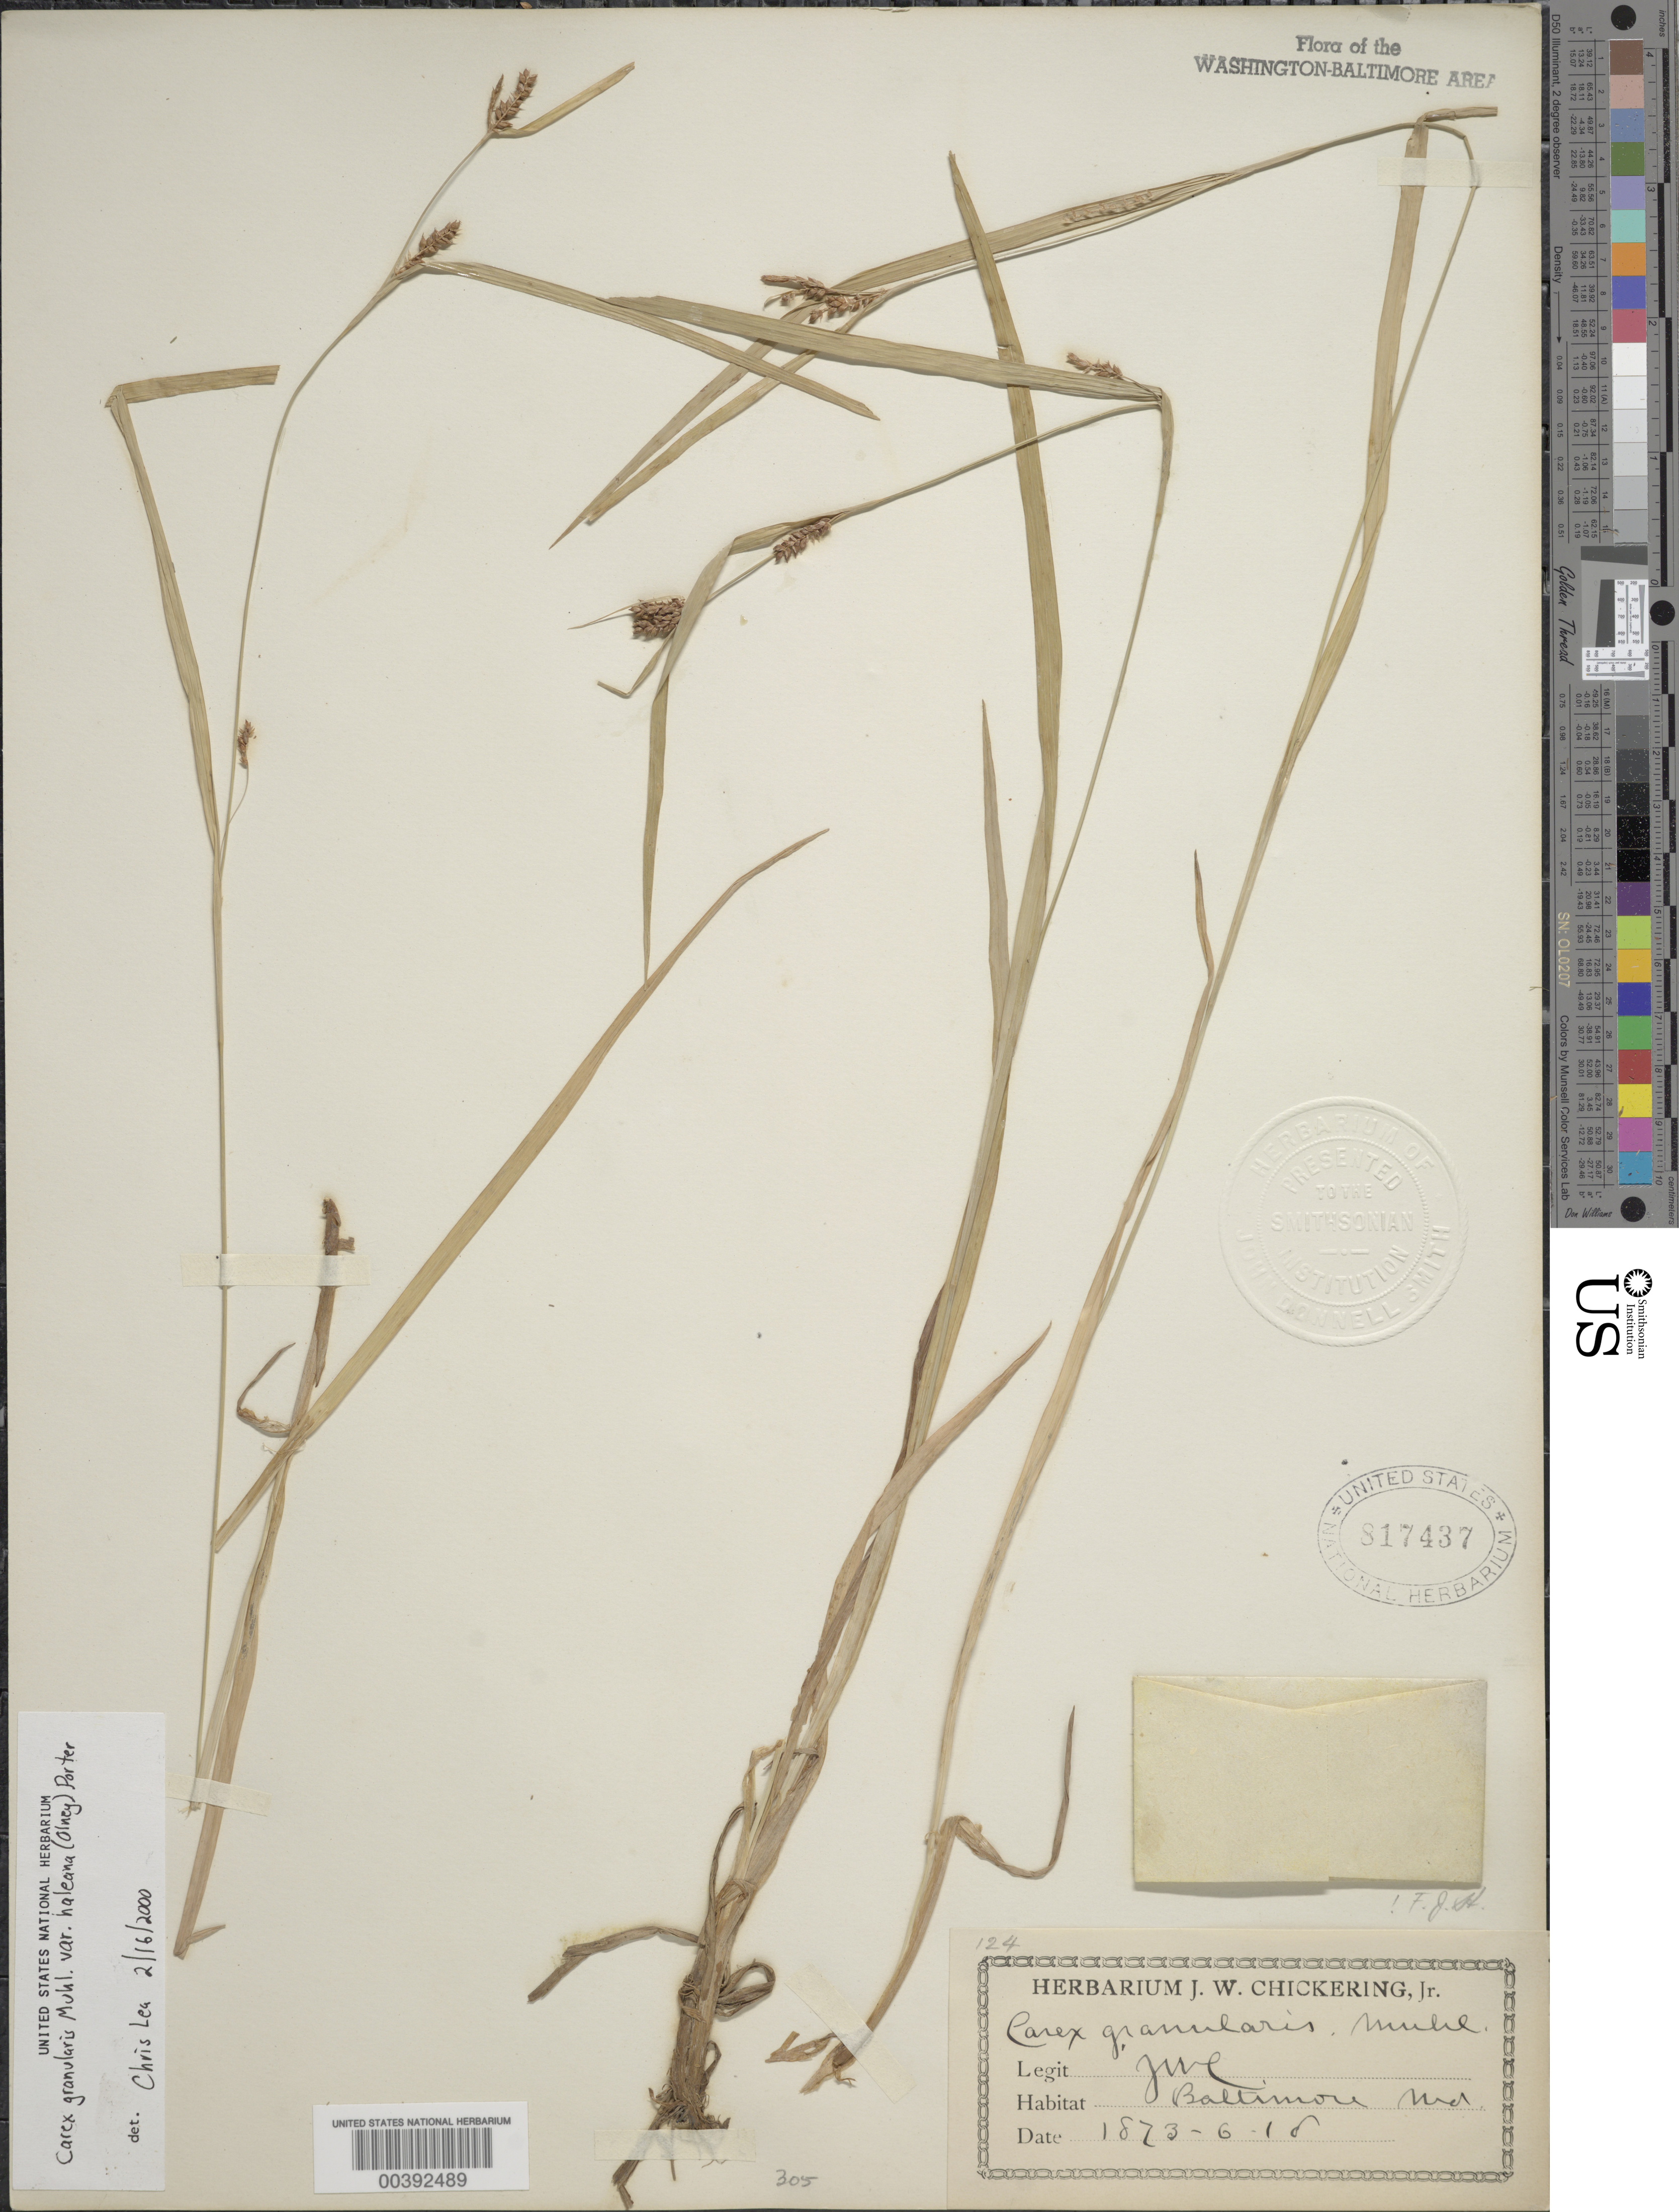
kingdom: Plantae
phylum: Tracheophyta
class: Liliopsida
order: Poales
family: Cyperaceae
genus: Carex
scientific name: Carex granularis var. haleana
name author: Muhl. ex Willd.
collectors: J. W. Chickering Jr.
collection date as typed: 18 Jun 1873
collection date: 1873-06-18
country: United States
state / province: Maryland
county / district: City of Baltimore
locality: Baltimore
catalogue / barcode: US 817437